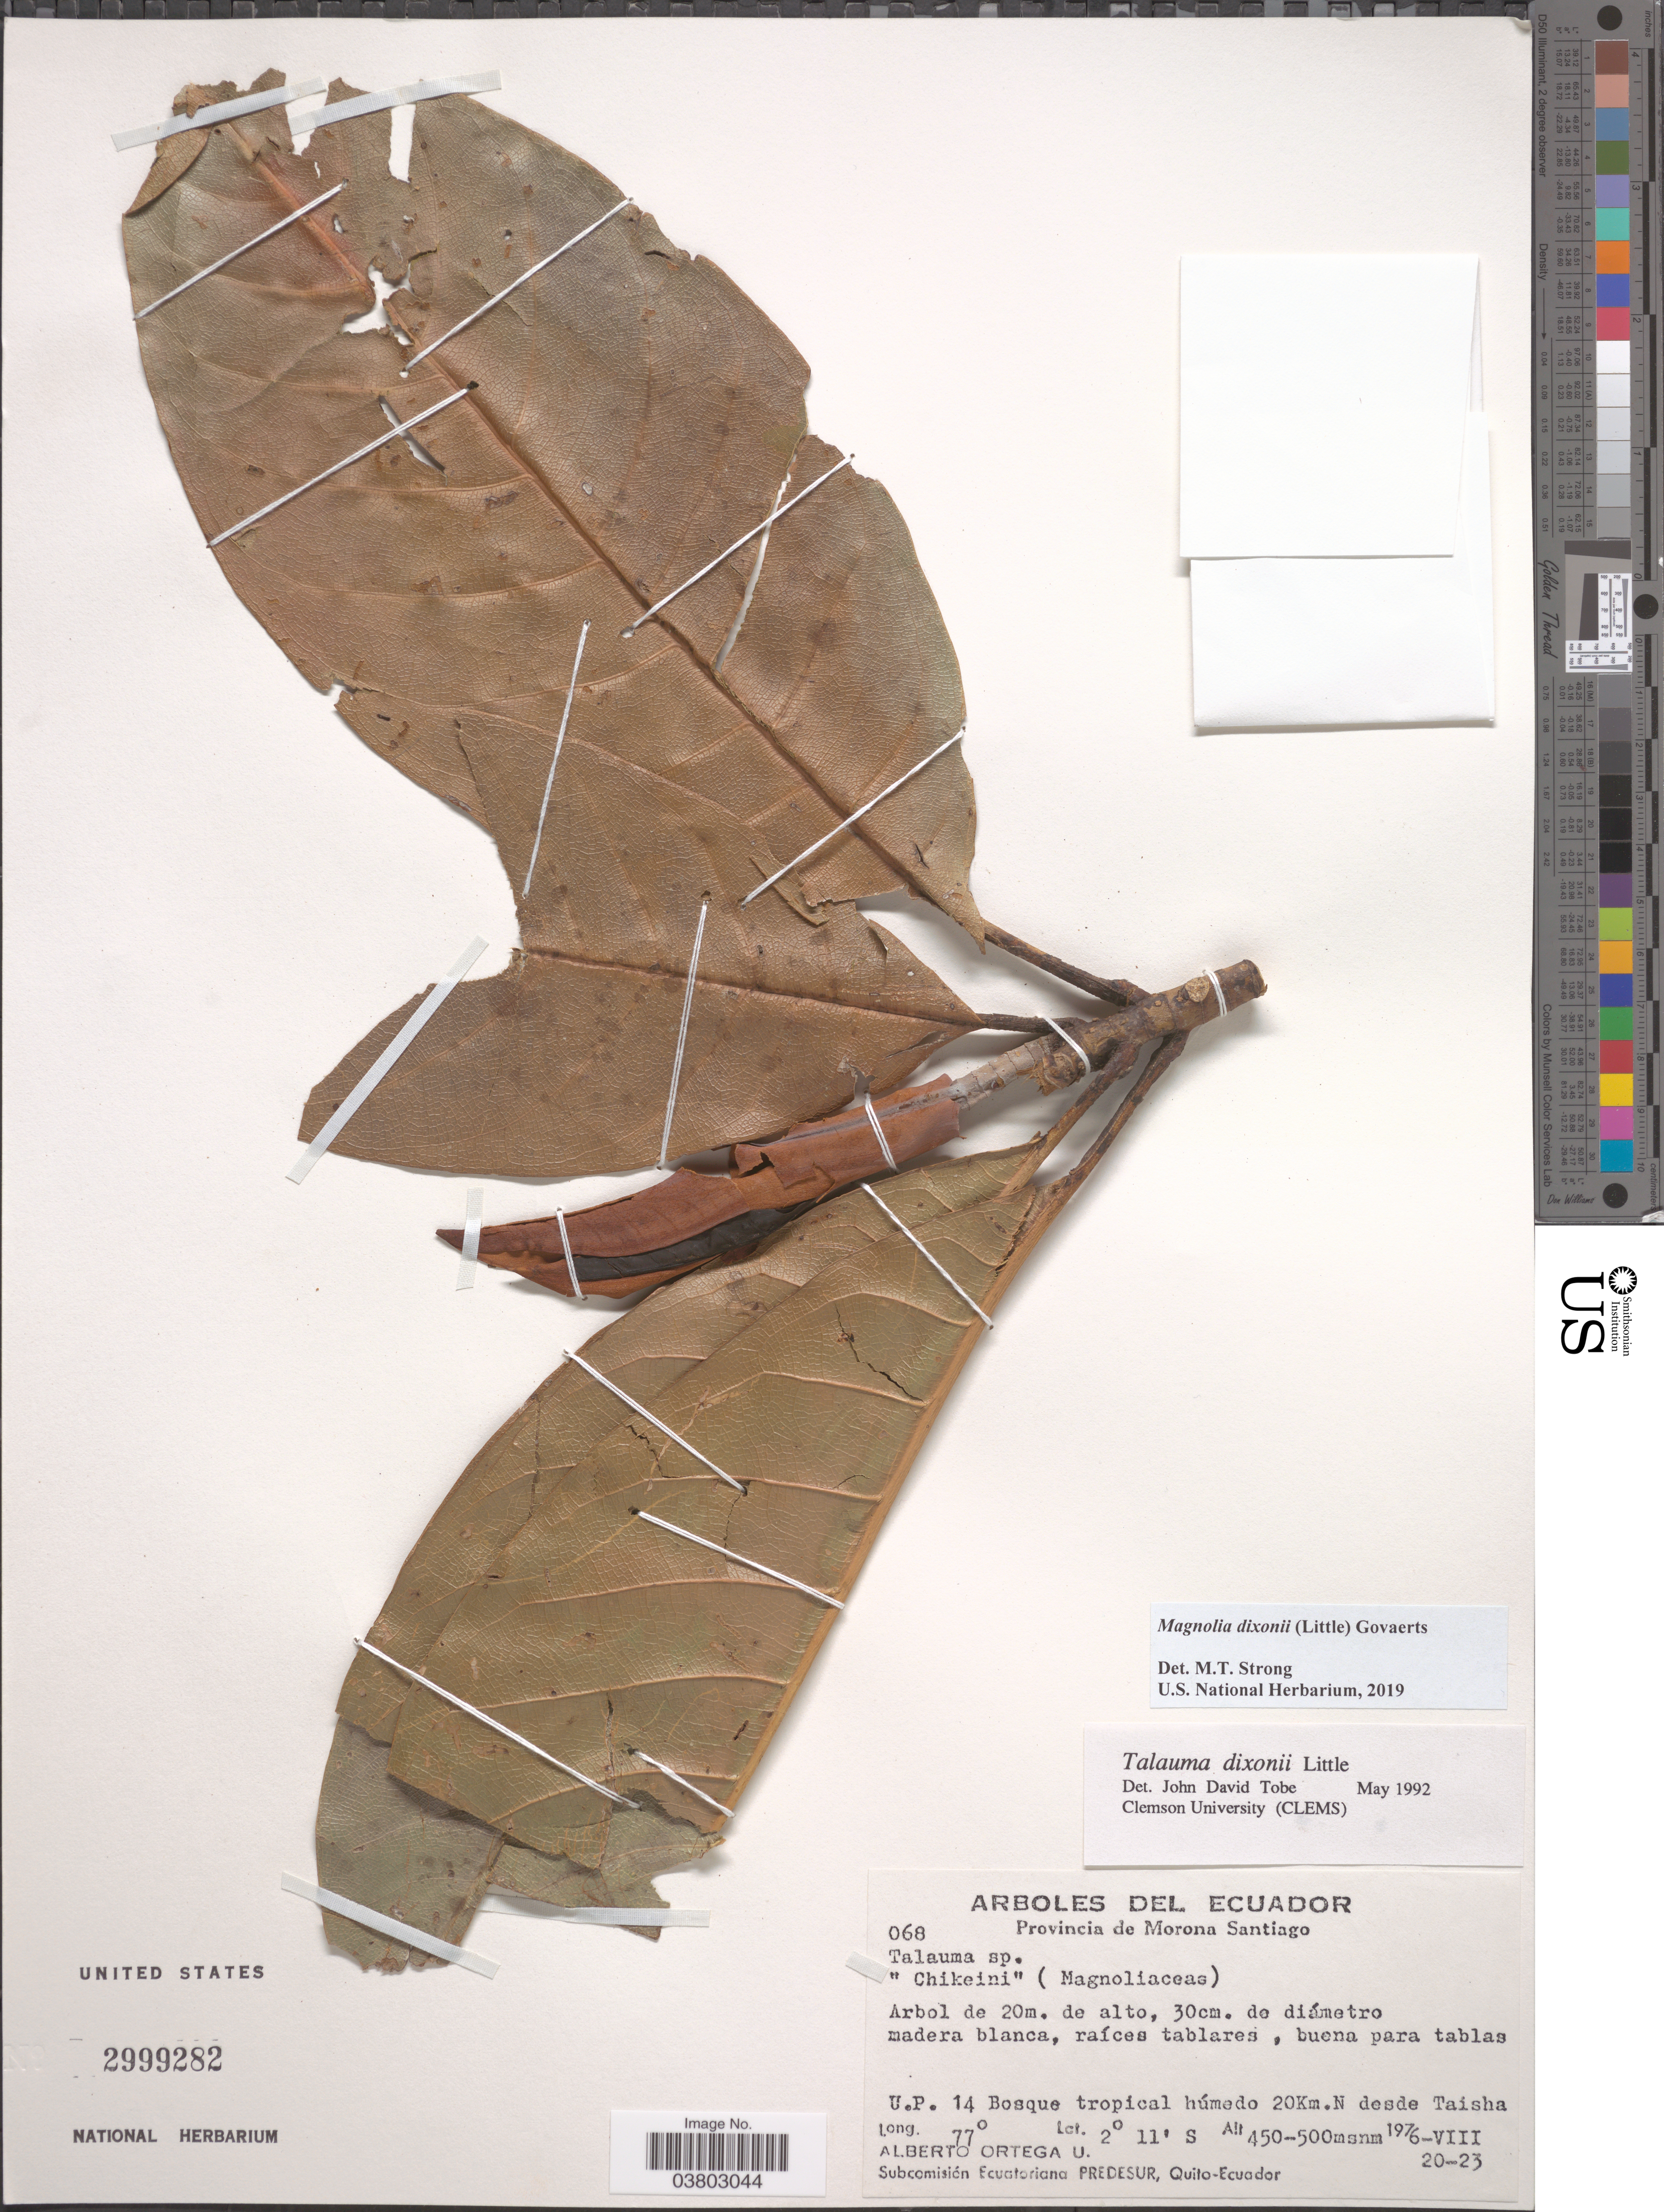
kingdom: Plantae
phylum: Tracheophyta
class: Magnoliopsida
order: Magnoliales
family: Magnoliaceae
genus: Magnolia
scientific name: Magnolia dixonii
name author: (Little) Govaerts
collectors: A. T. Ortega U.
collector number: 068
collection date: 1976-08-20/1976-08-23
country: Ecuador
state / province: Morona-Santiago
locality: U. P. 14 Bosque tropical húmedo 20Km. N desde Taisha.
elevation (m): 450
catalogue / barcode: US 2999282